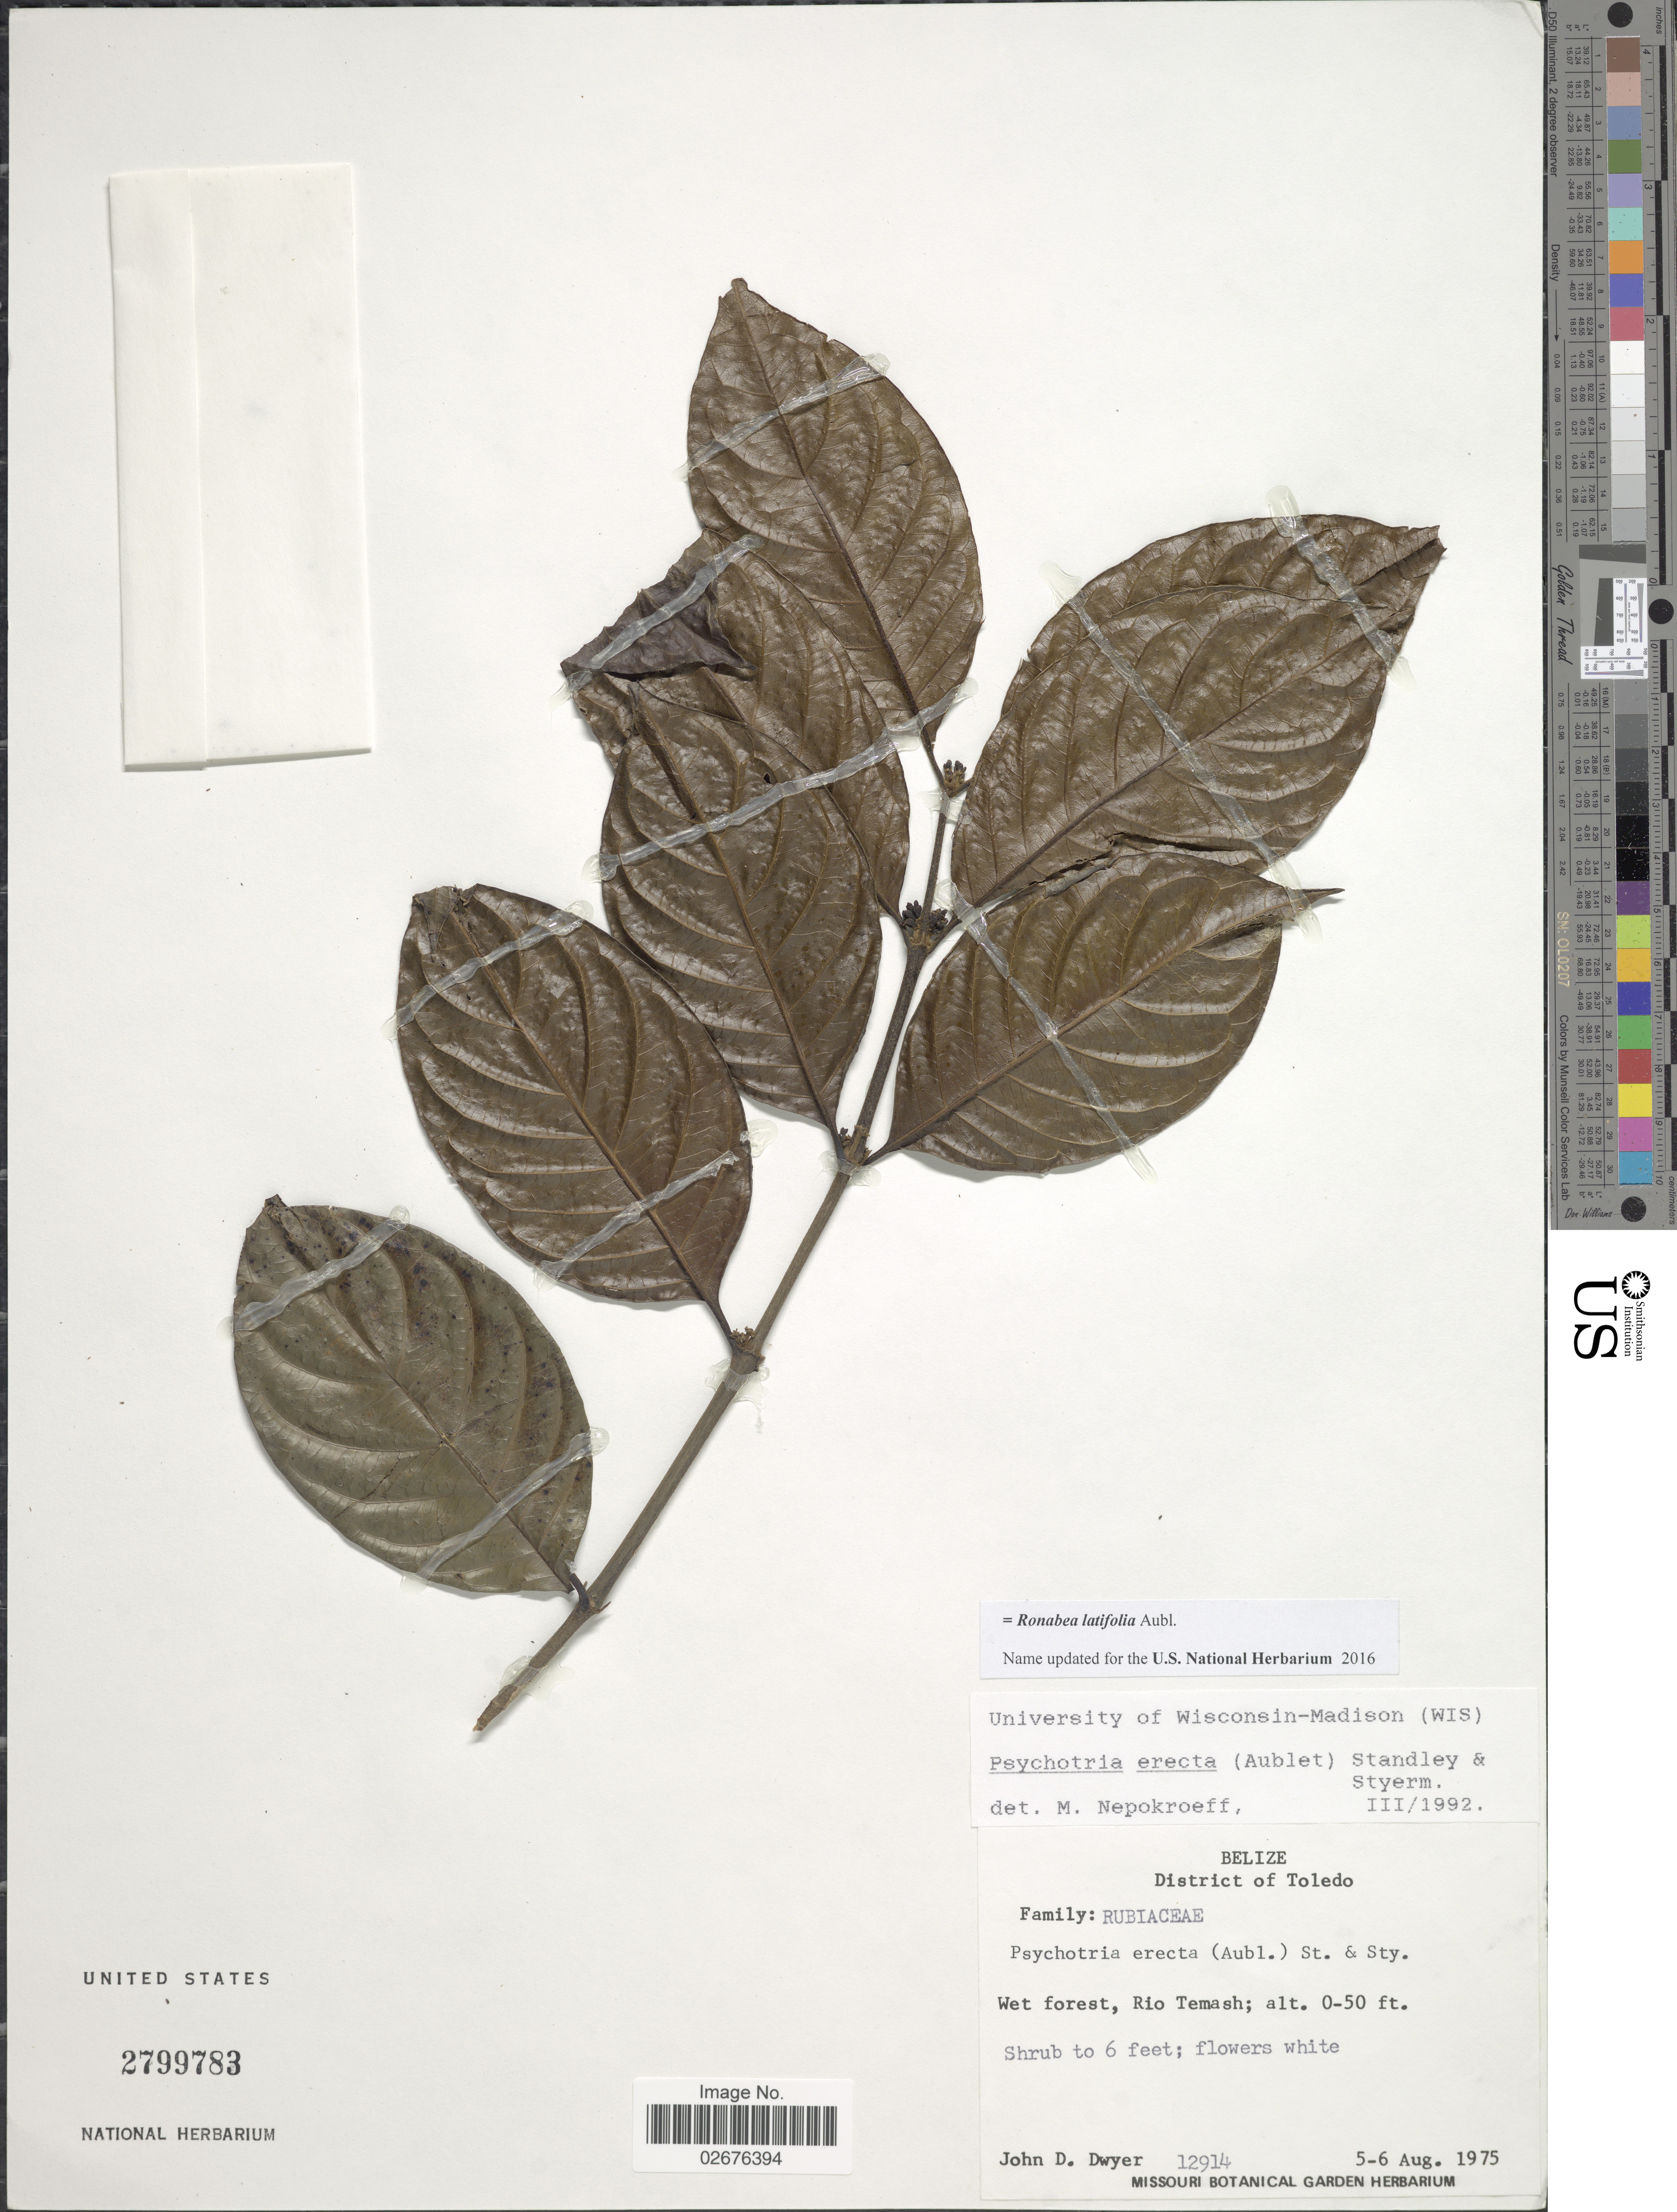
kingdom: Plantae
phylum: Tracheophyta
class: Magnoliopsida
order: Gentianales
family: Rubiaceae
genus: Ronabea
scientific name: Ronabea latifolia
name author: Aubl.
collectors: J. D. Dwyer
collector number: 12914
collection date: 1975-08-05/1975-08-06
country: Belize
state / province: Toledo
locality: Wet forest, Rio Temash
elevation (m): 0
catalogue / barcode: US 2799783